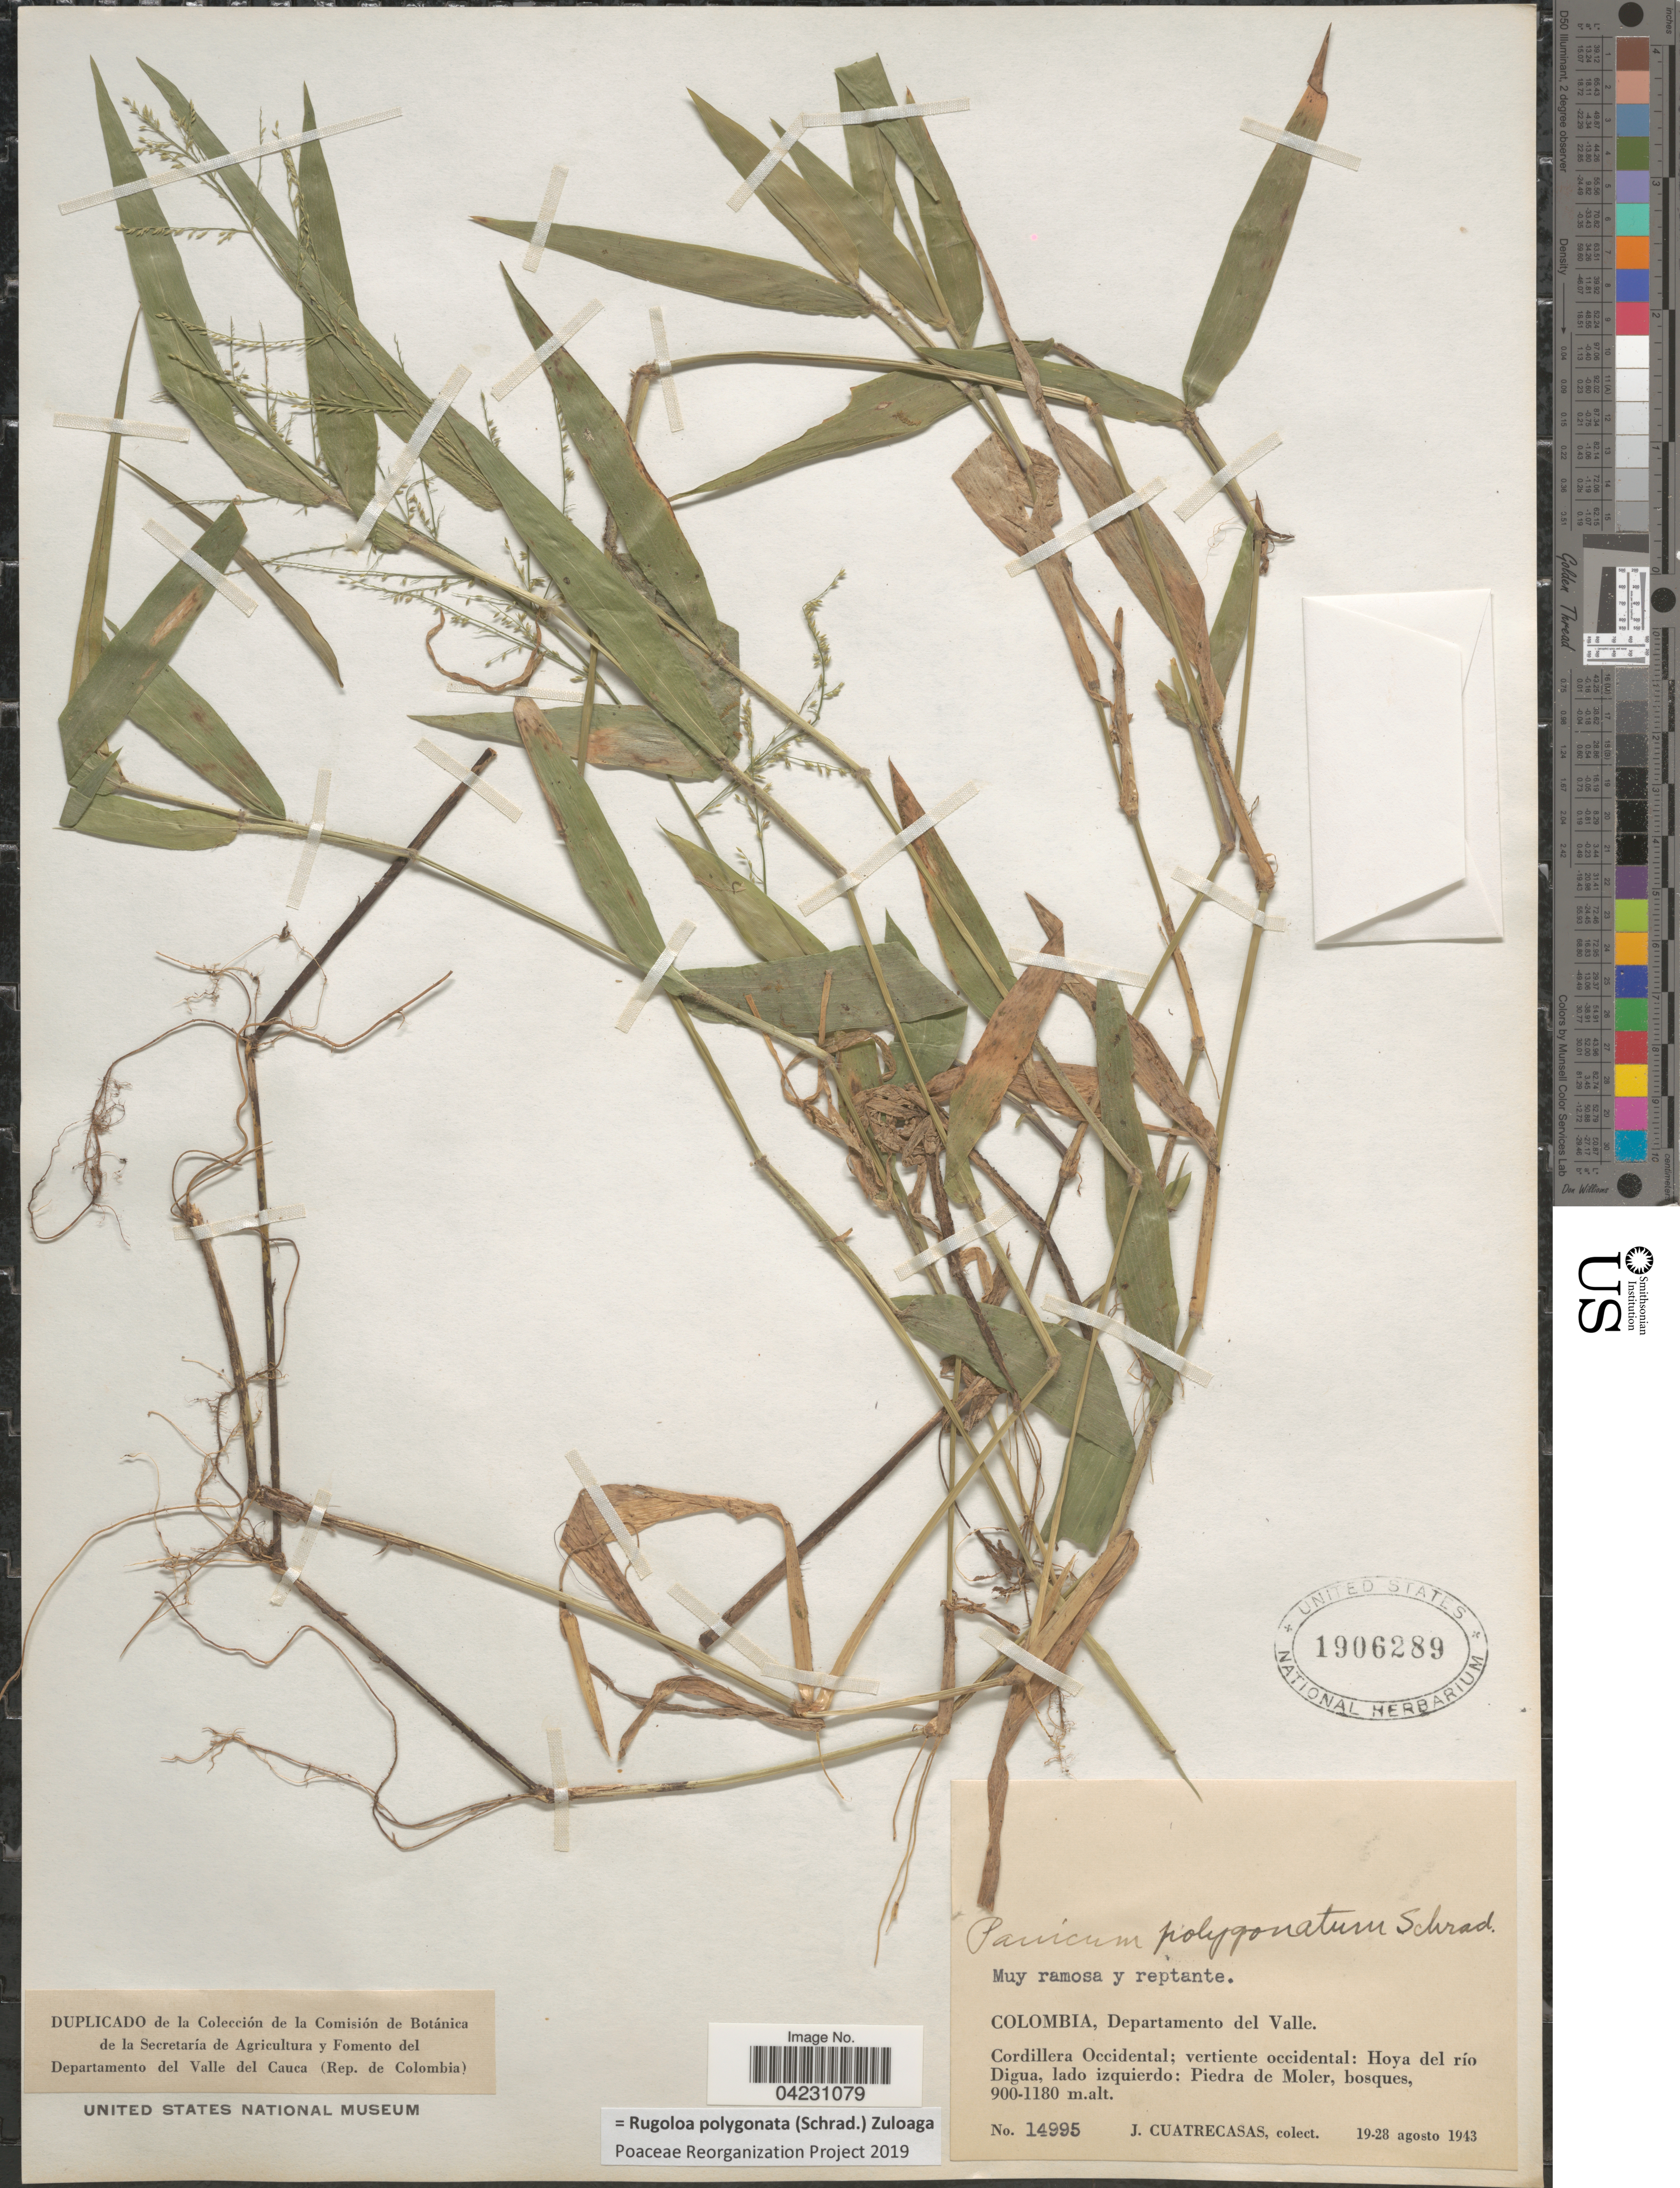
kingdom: Plantae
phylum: Tracheophyta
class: Liliopsida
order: Poales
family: Poaceae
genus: Rugoloa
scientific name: Rugoloa polygonata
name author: (Schrad.) Zuloaga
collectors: J. Cuatrecasas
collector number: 14995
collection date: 1943-08-19/1943-08-28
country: Colombia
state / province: Valle del Cauca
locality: Departamento del Valle. Cordillera Occidental; vertiente occidental: Hoya del río Digua, lado izquierdo: Piedra de Moles, bosques.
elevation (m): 900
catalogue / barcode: US 1906289